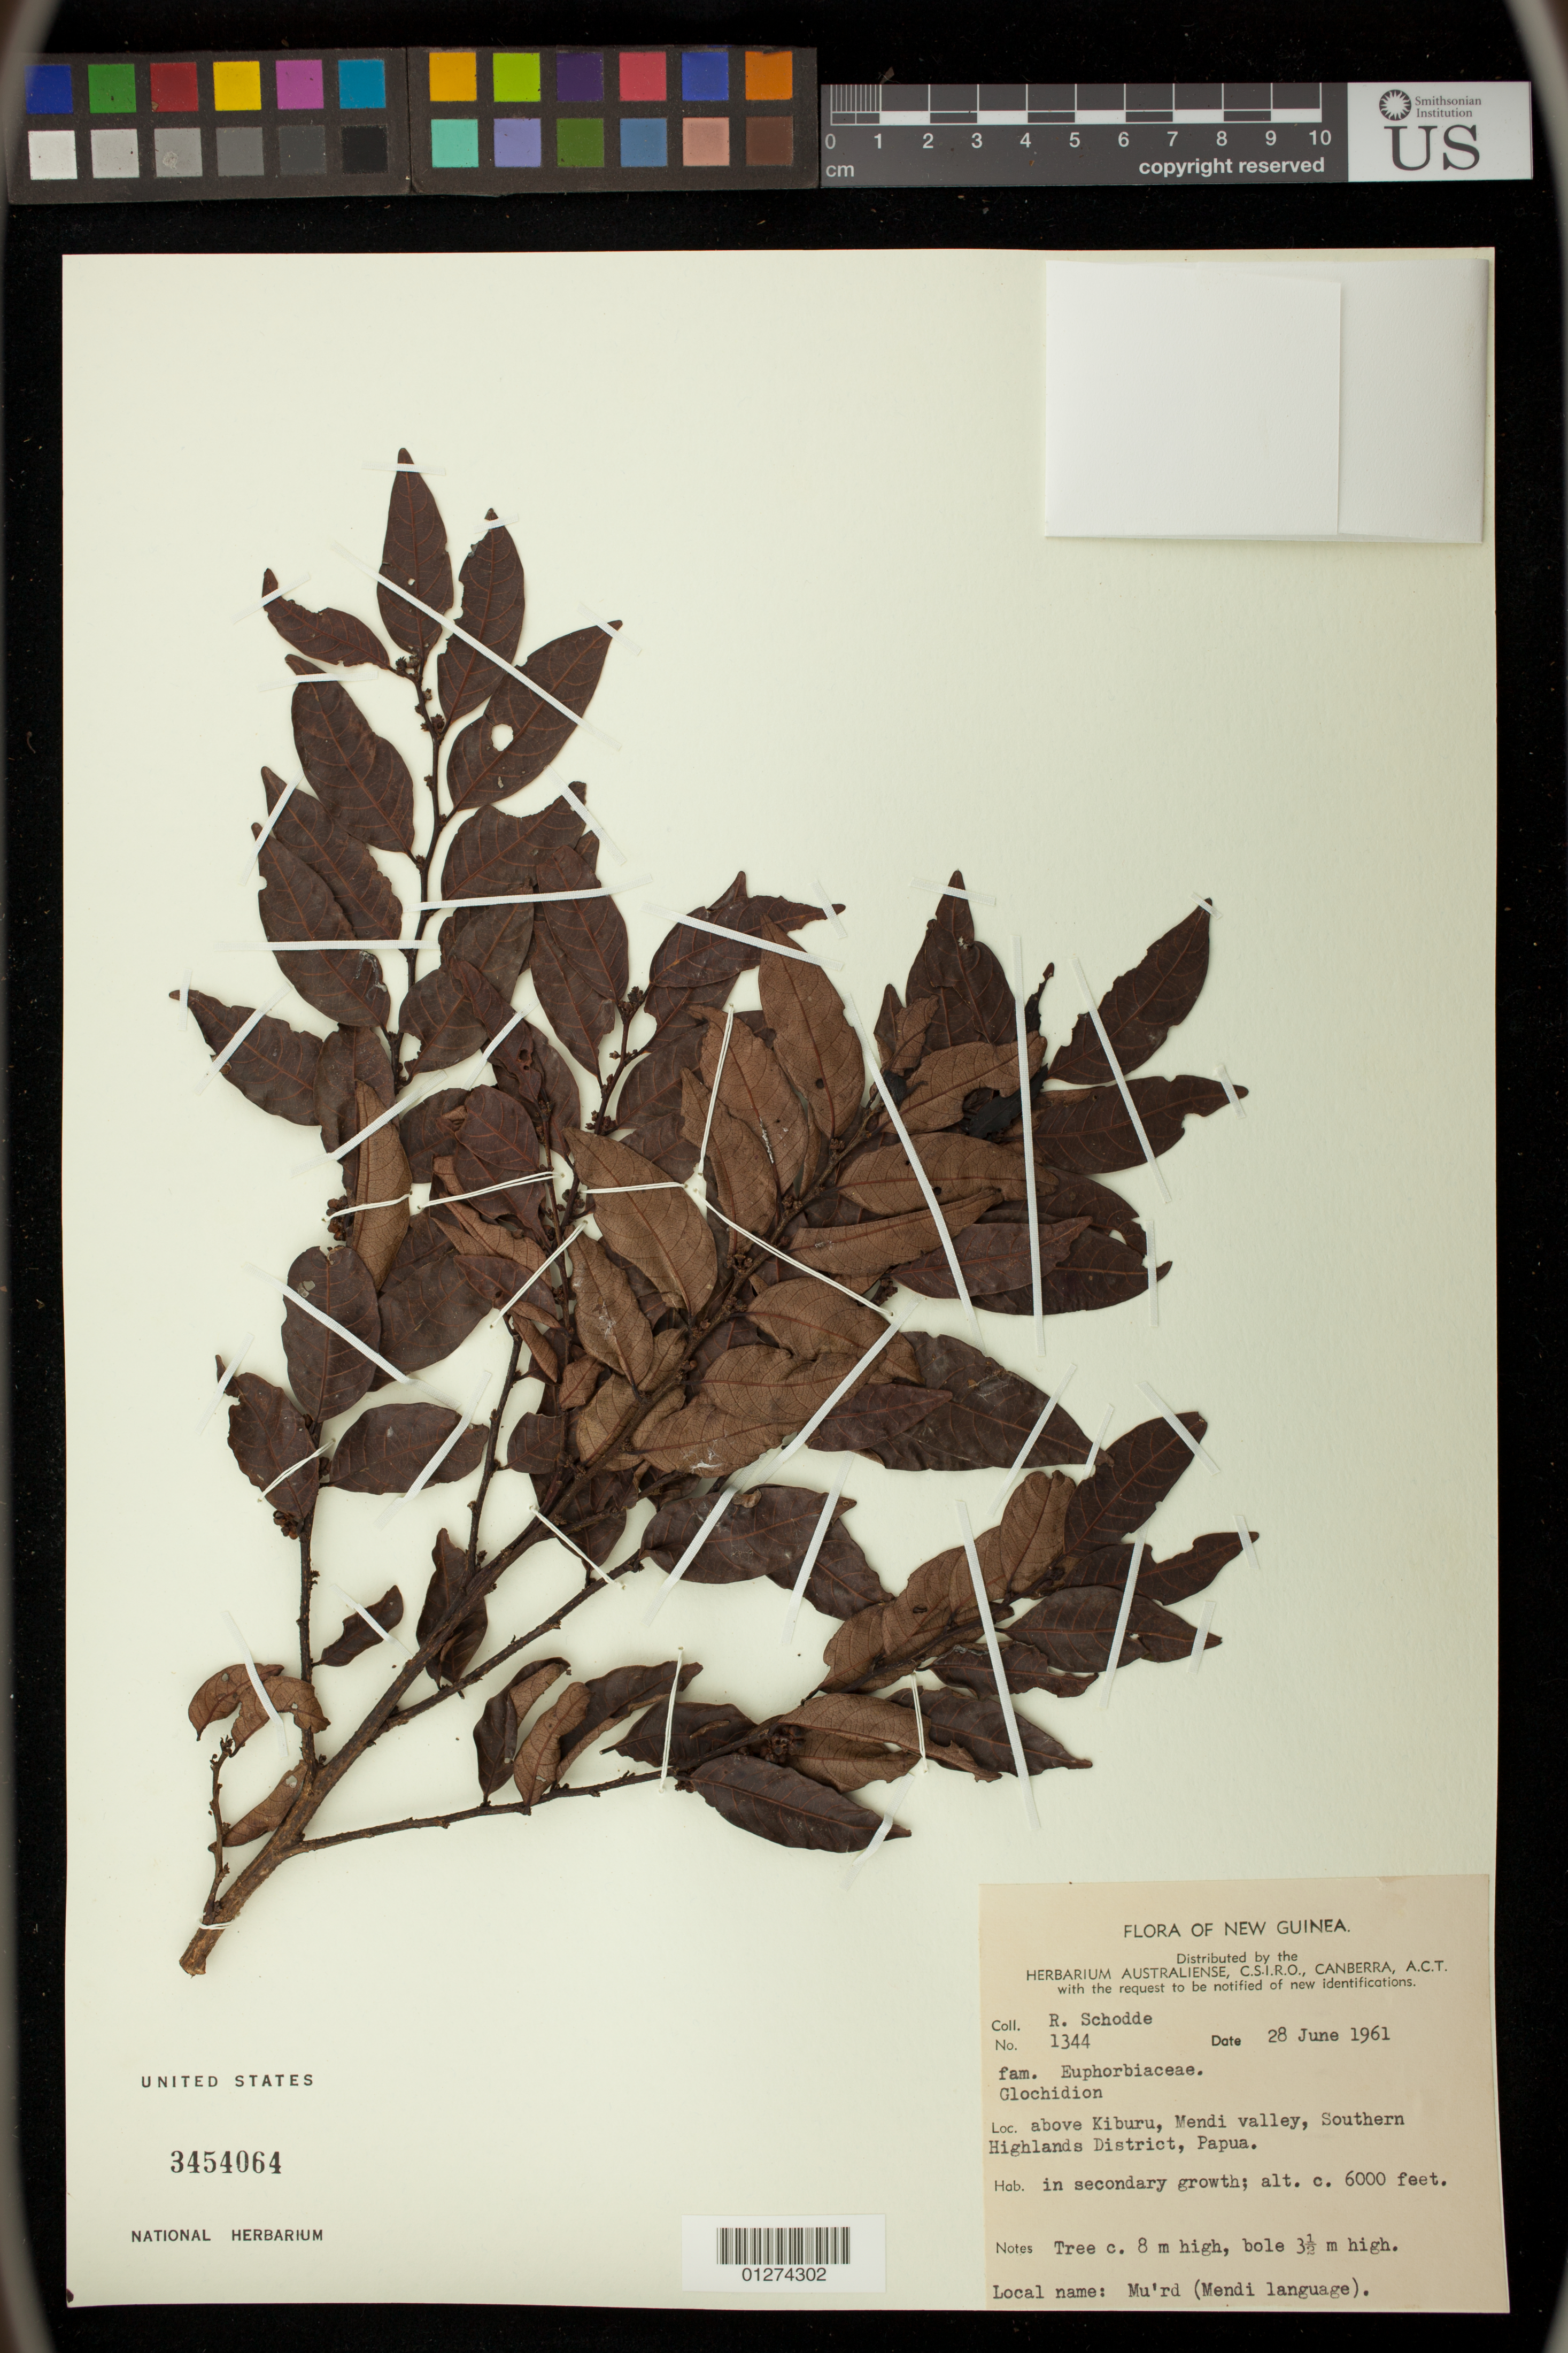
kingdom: Plantae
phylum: Tracheophyta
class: Magnoliopsida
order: Malpighiales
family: Phyllanthaceae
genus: Glochidion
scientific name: Glochidion sp.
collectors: L. A. Craven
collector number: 1344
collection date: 1961-06-28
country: Papua New Guinea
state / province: Southern Highlands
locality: Above Kiburu, Mendi valley,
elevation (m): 1829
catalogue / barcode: US 3454064